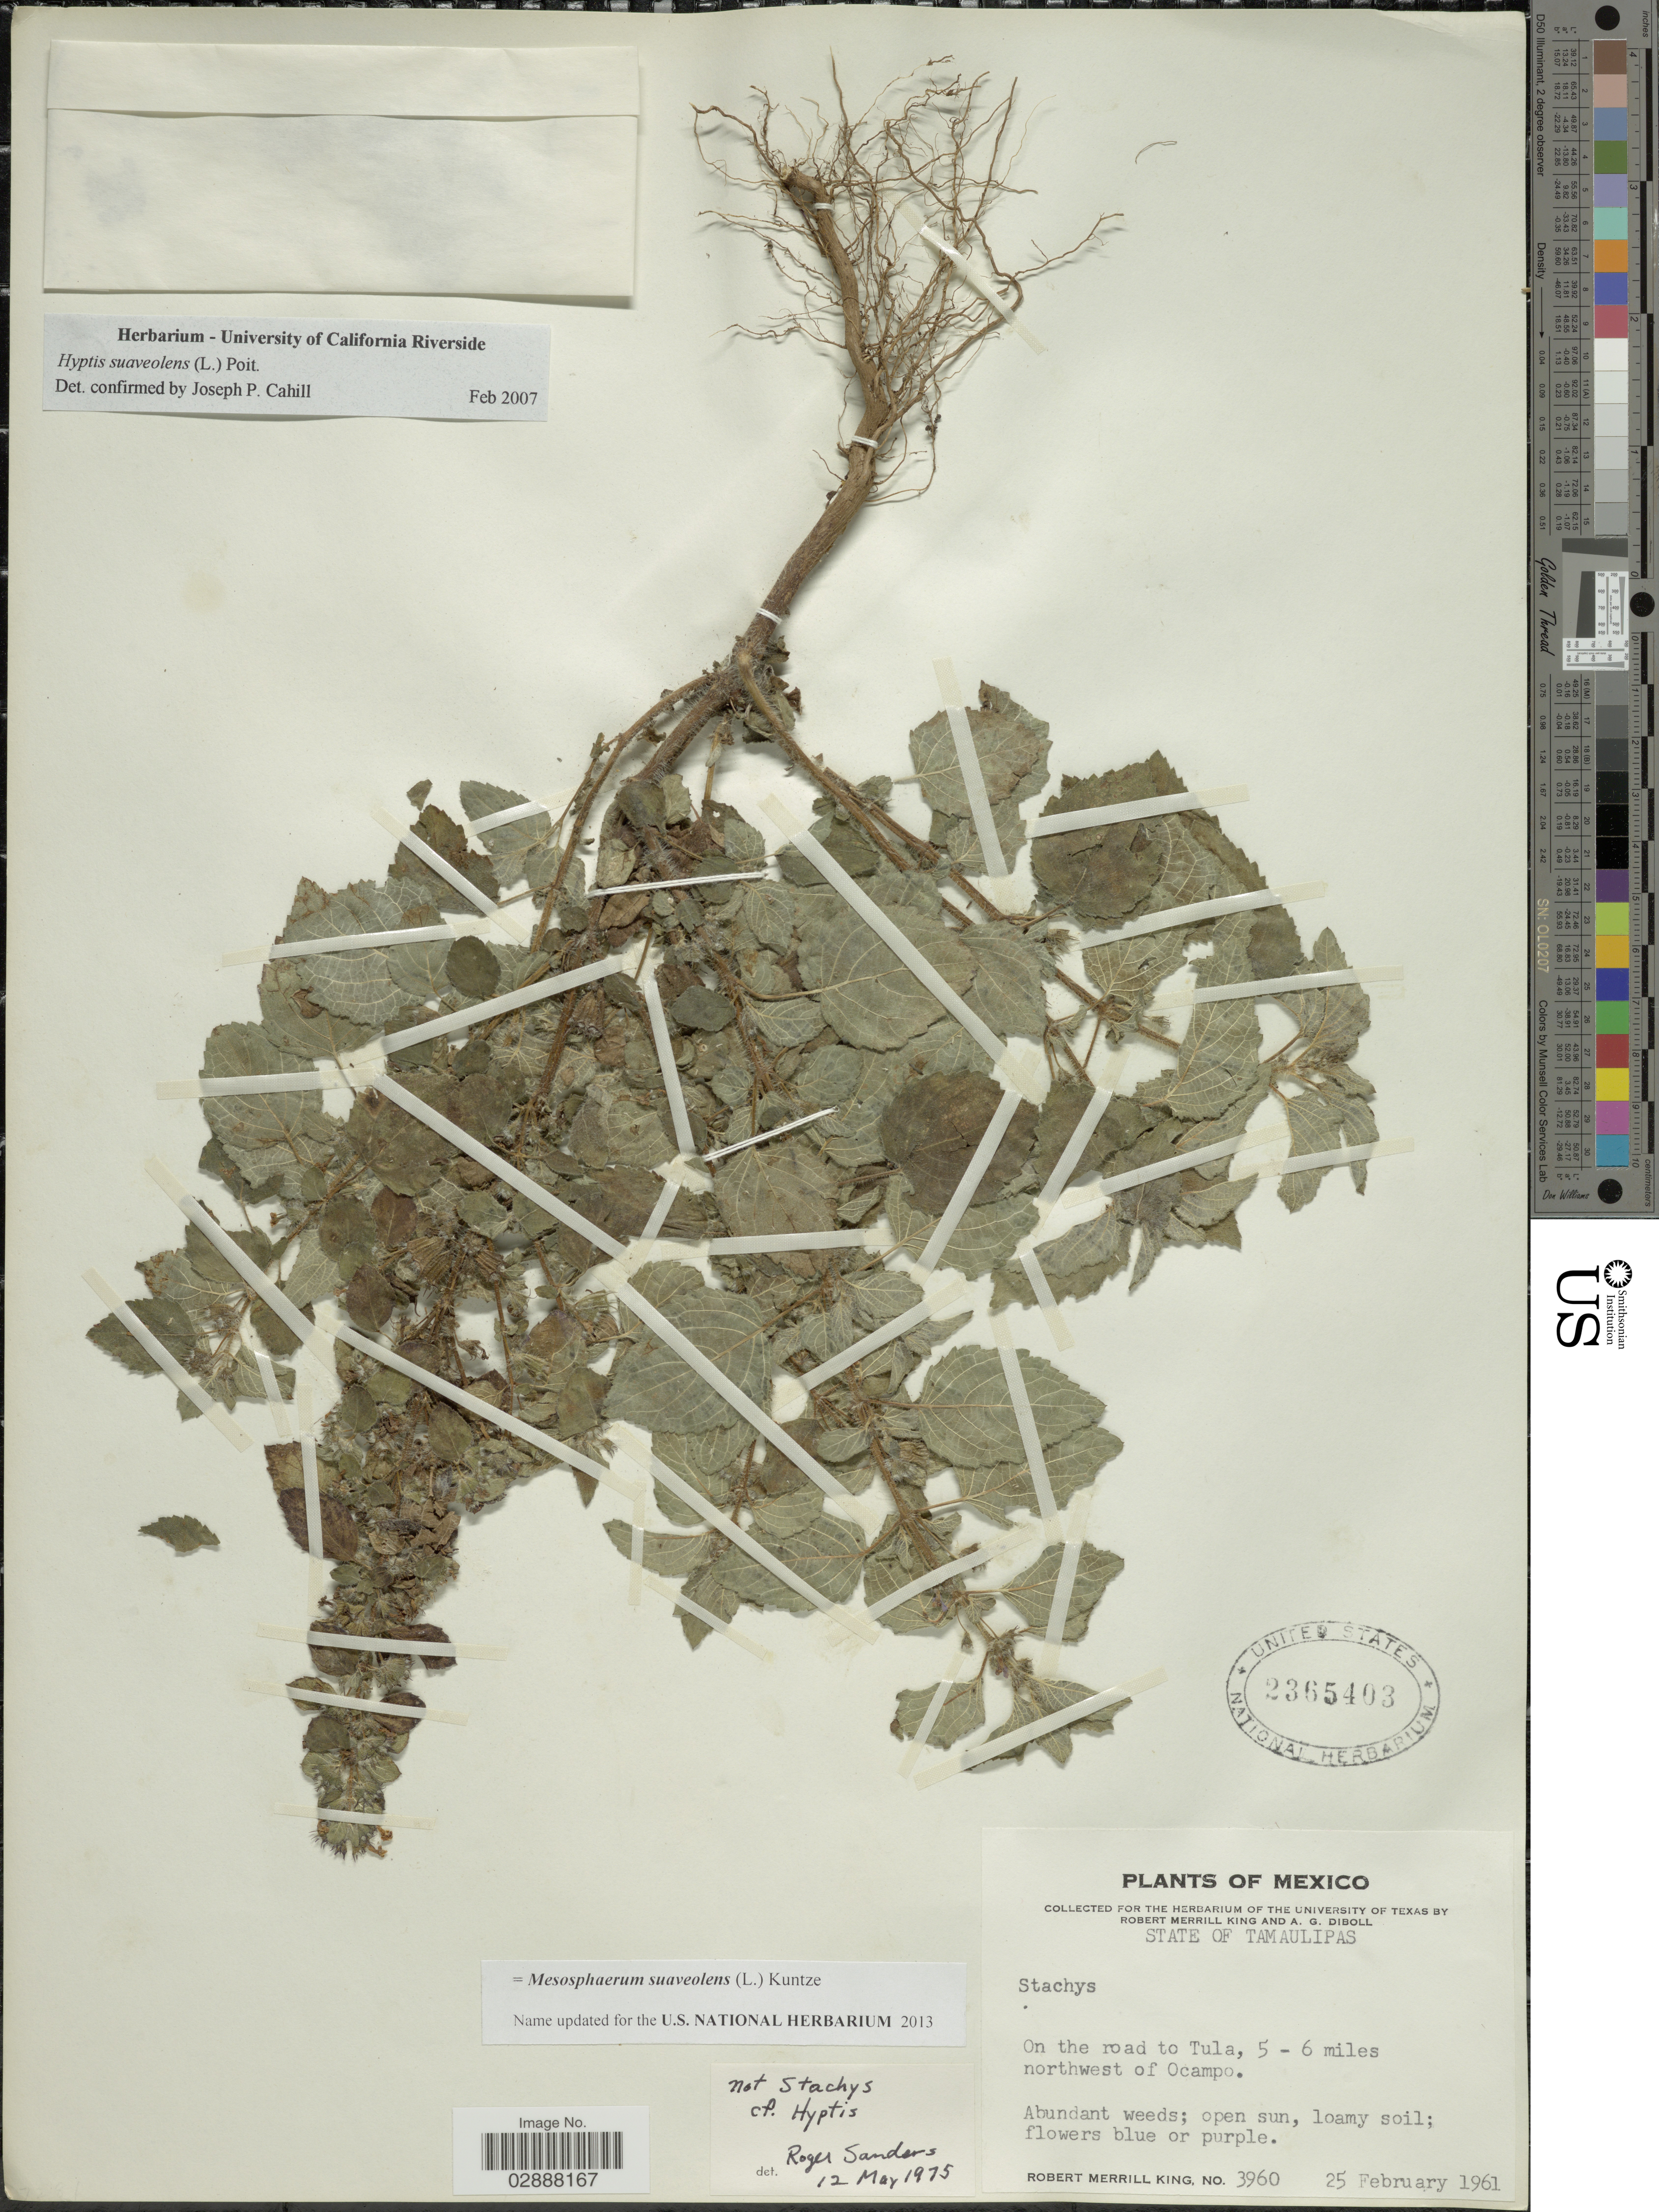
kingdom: Plantae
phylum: Tracheophyta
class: Magnoliopsida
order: Lamiales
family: Lamiaceae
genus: Mesosphaerum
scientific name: Mesosphaerum suaveolens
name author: (L.) Kuntze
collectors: R. M. King & A. Diboll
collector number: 3960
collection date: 1961-02-25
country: Mexico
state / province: Tamaulipas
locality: On the road to Tula, 5-6 miles northwest of Ocampo.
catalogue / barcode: US 2365403